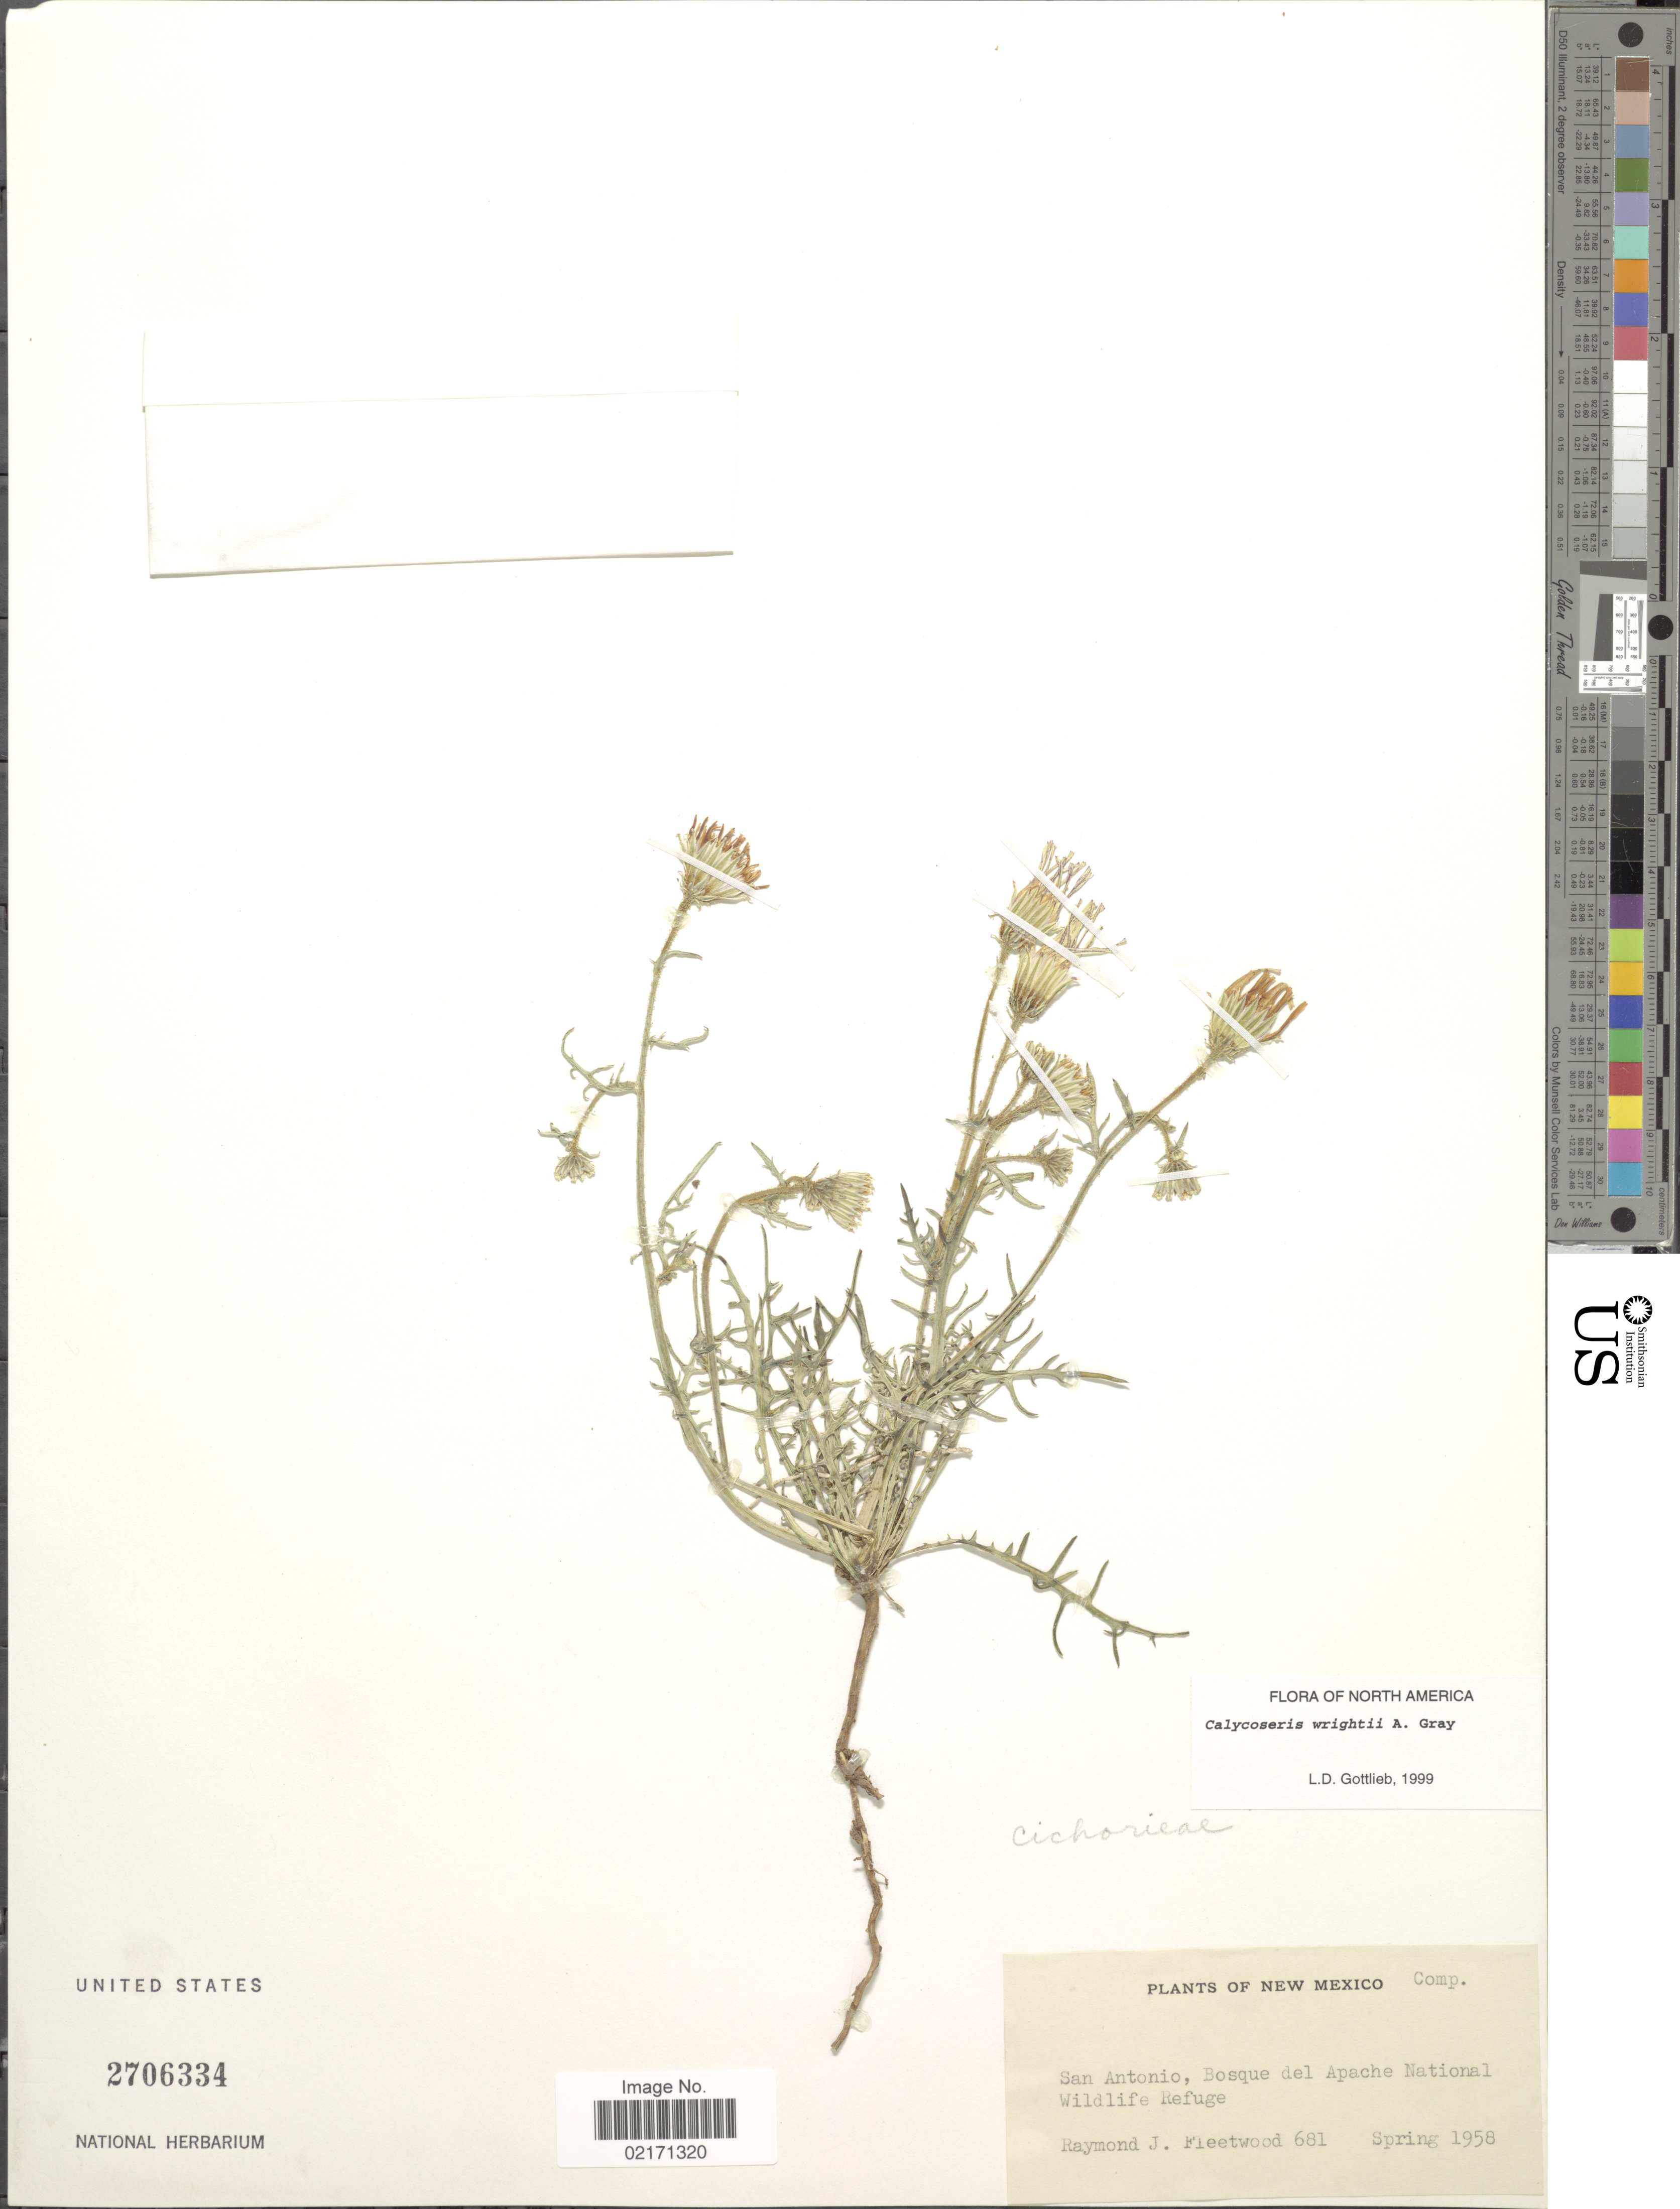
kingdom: Plantae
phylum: Tracheophyta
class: Magnoliopsida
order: Asterales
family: Asteraceae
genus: Calycoseris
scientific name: Calycoseris wrightii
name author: A. Gray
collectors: R. J. Fleetwood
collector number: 681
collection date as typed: spring 1958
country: United States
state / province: New Mexico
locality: San Antonio, Bosque del Apache National Wildlife Refuge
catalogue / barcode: US 2706334